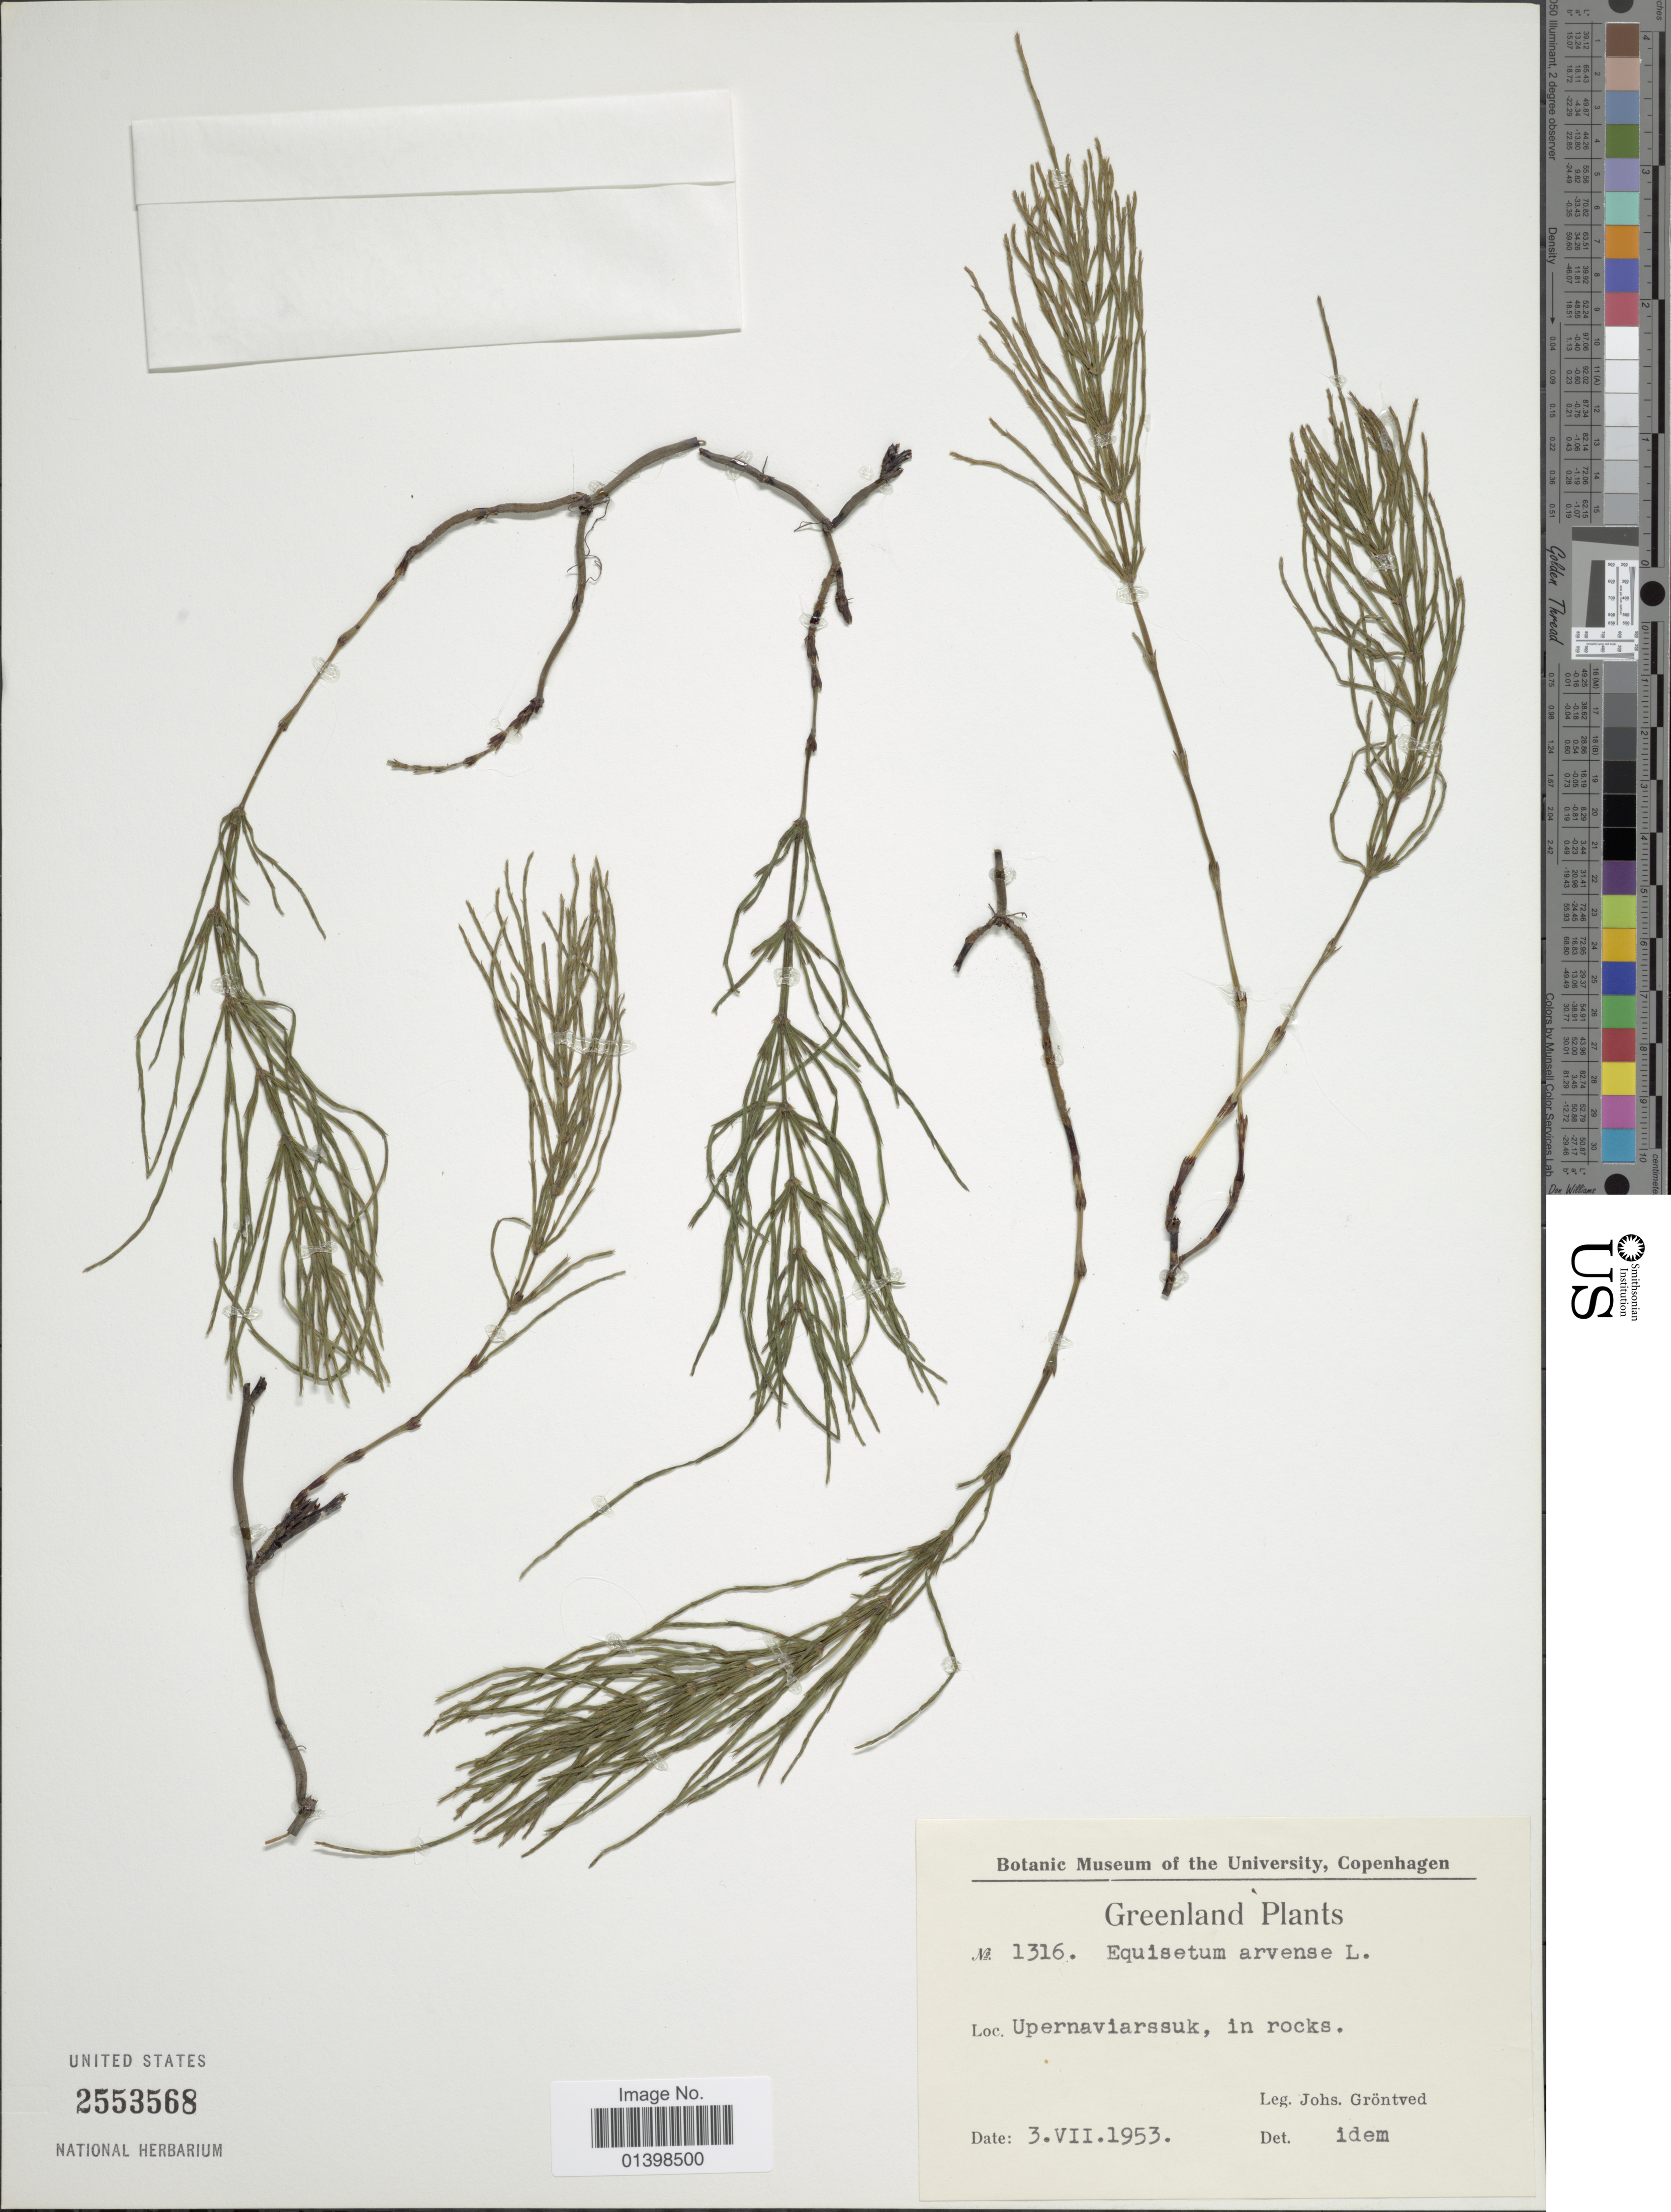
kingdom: Plantae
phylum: Tracheophyta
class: Polypodiopsida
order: Equisetales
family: Equisetaceae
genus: Equisetum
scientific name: Equisetum arvense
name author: L.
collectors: J. Gröntved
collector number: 1316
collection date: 1953-07-03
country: Greenland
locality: Upernaviarssuk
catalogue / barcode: US 2553568